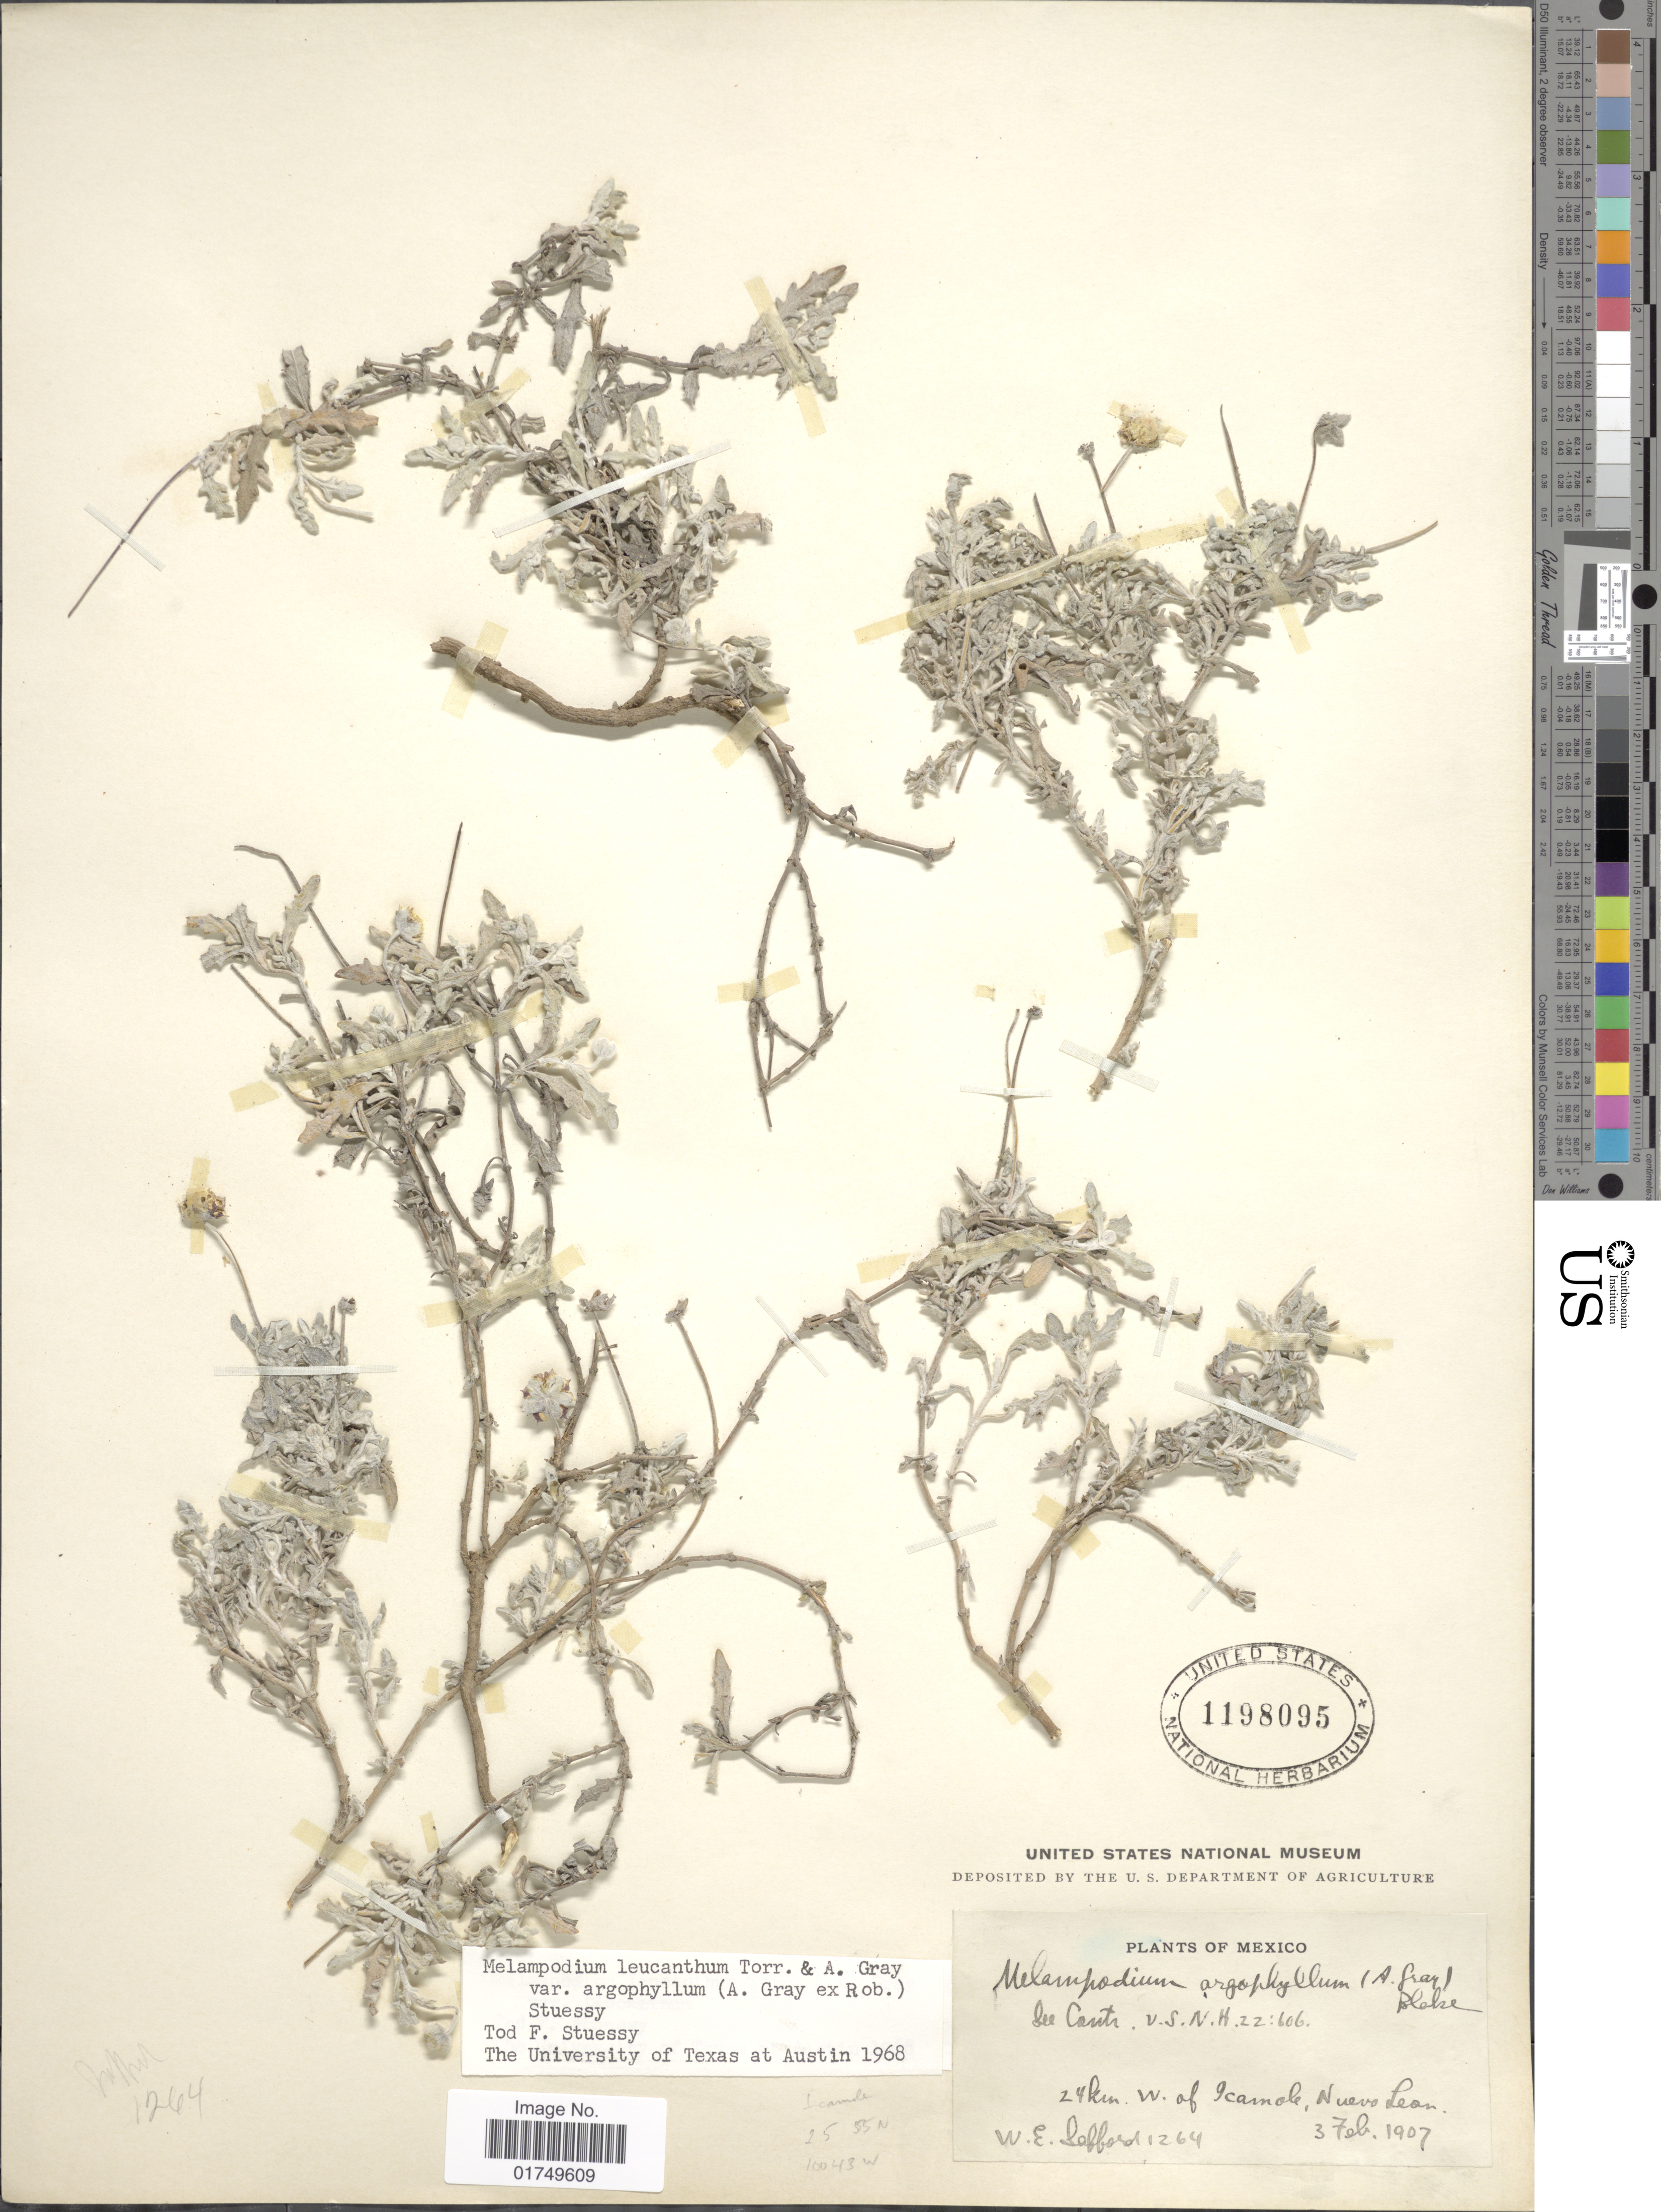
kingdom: Plantae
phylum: Tracheophyta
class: Magnoliopsida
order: Asterales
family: Asteraceae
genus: Melampodium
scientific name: Melampodium leucanthum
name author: Torr. & A. Gray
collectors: W. E. Safford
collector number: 1264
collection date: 1907-02-03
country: Mexico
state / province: Nuevo León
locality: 24 km. W. of Icamole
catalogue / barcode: US 1198095